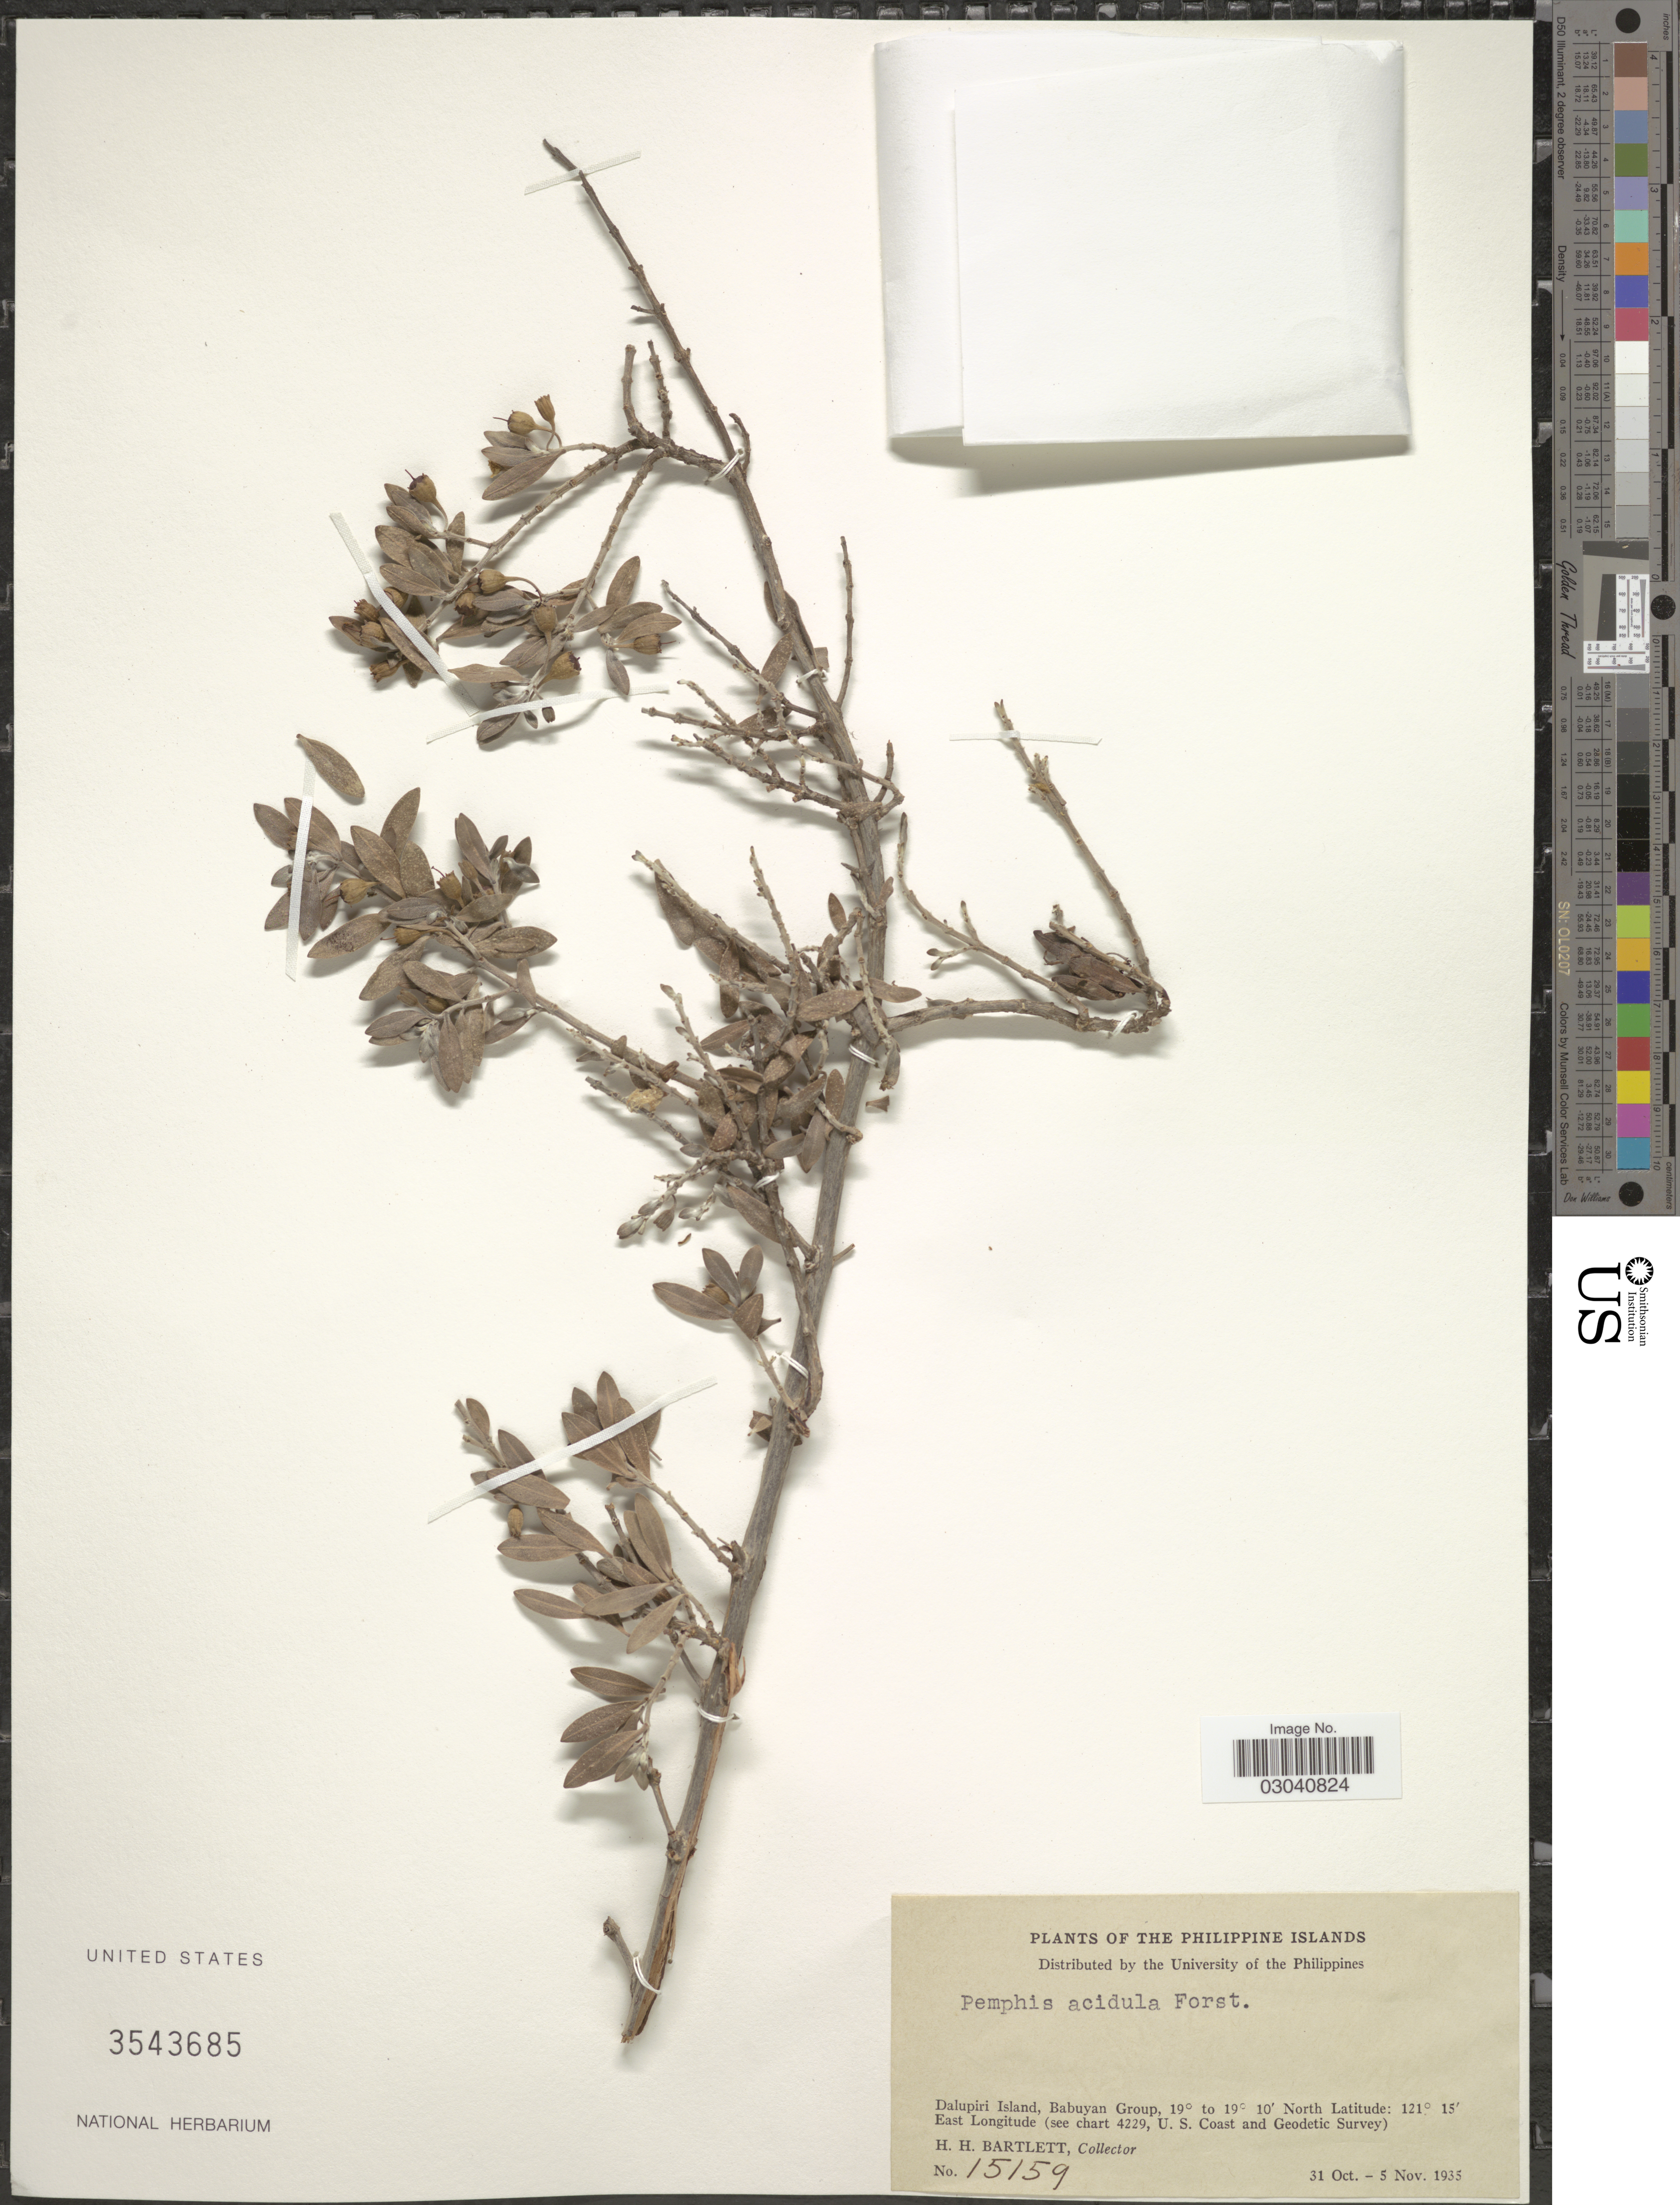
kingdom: Plantae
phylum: Tracheophyta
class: Magnoliopsida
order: Myrtales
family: Lythraceae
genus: Pemphis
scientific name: Pemphis acidula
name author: J.R. Forst. & G. Forst.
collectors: H. H. Bartlett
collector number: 15159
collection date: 1935-10-31/1935-11-05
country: Philippines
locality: Dalupiri Island, Babuyan Group.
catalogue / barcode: US 3543685